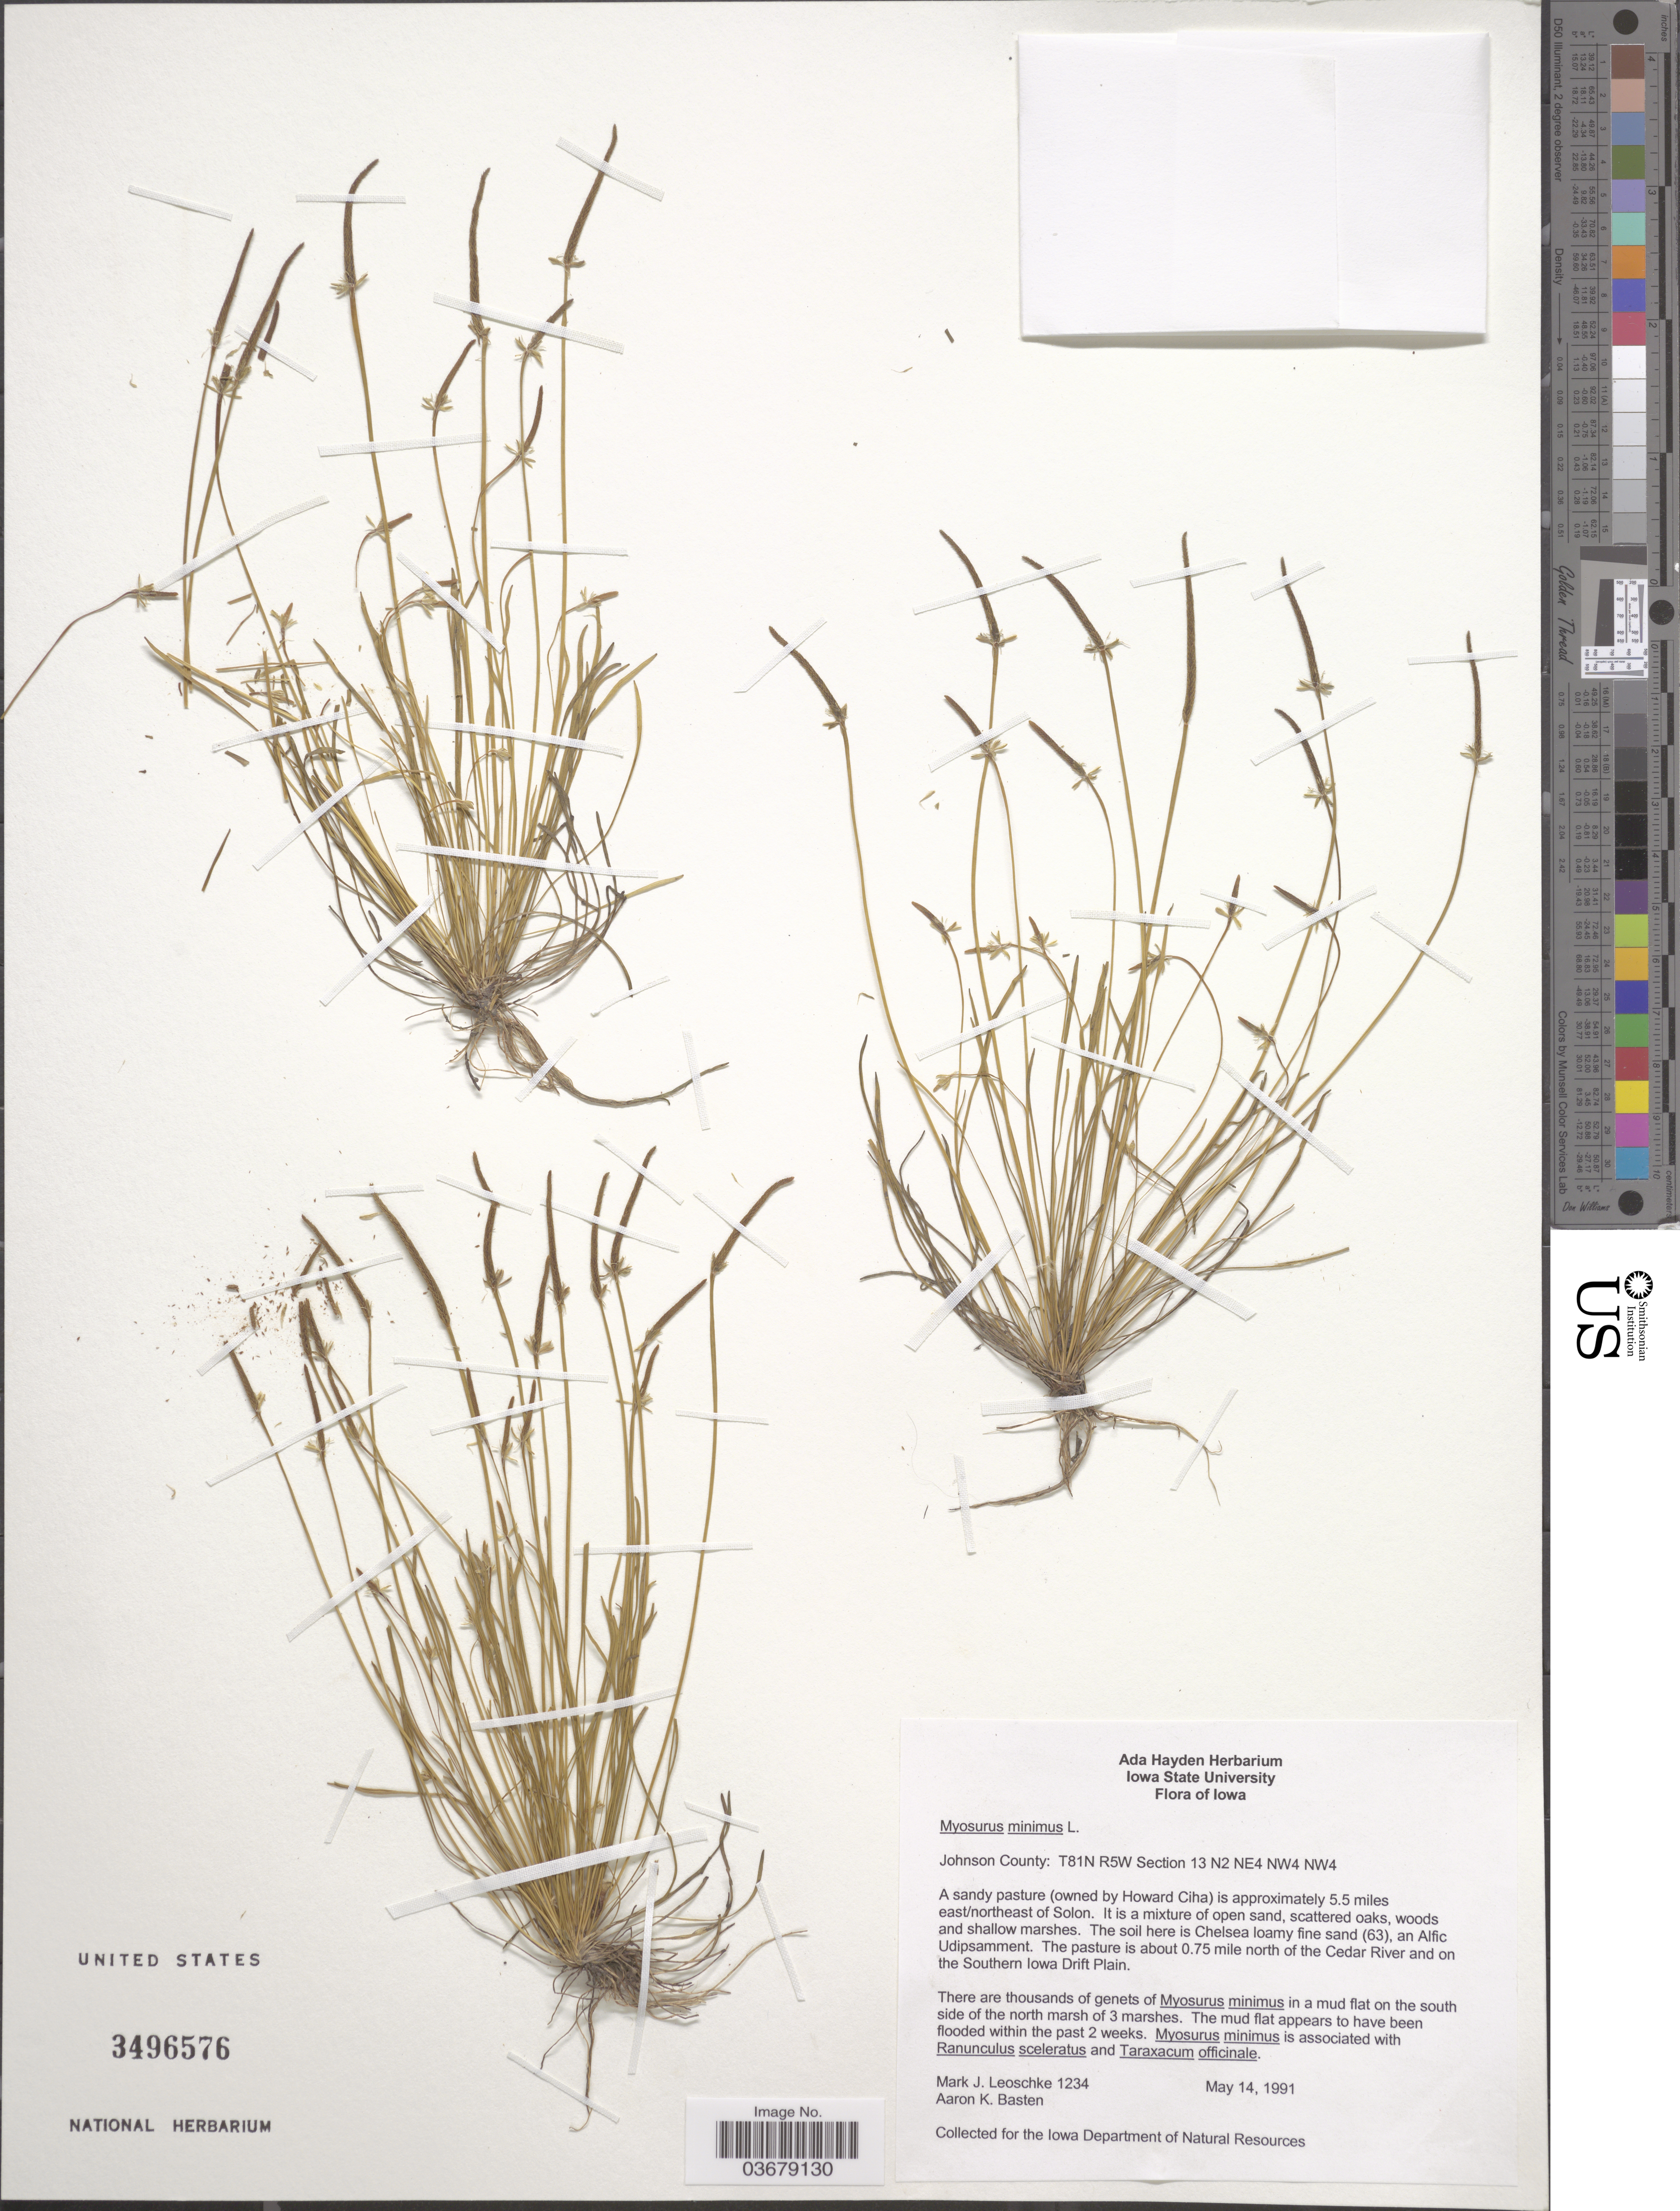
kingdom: Plantae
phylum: Tracheophyta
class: Magnoliopsida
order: Ranunculales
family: Ranunculaceae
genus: Myosurus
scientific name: Myosurus minimus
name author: L.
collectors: M. J. Leoschke & A. Basten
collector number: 1234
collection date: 1991-05-14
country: United States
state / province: Iowa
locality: Johnson County: T81N R5W Section 13 N2 NE4 NW4 NW4. Approximately 5.5 miles east/northeast of Solon. The pasture is about 0.75 mile north of the Cedar River and on the Southern Iowa Drift Plain.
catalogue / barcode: US 3496576